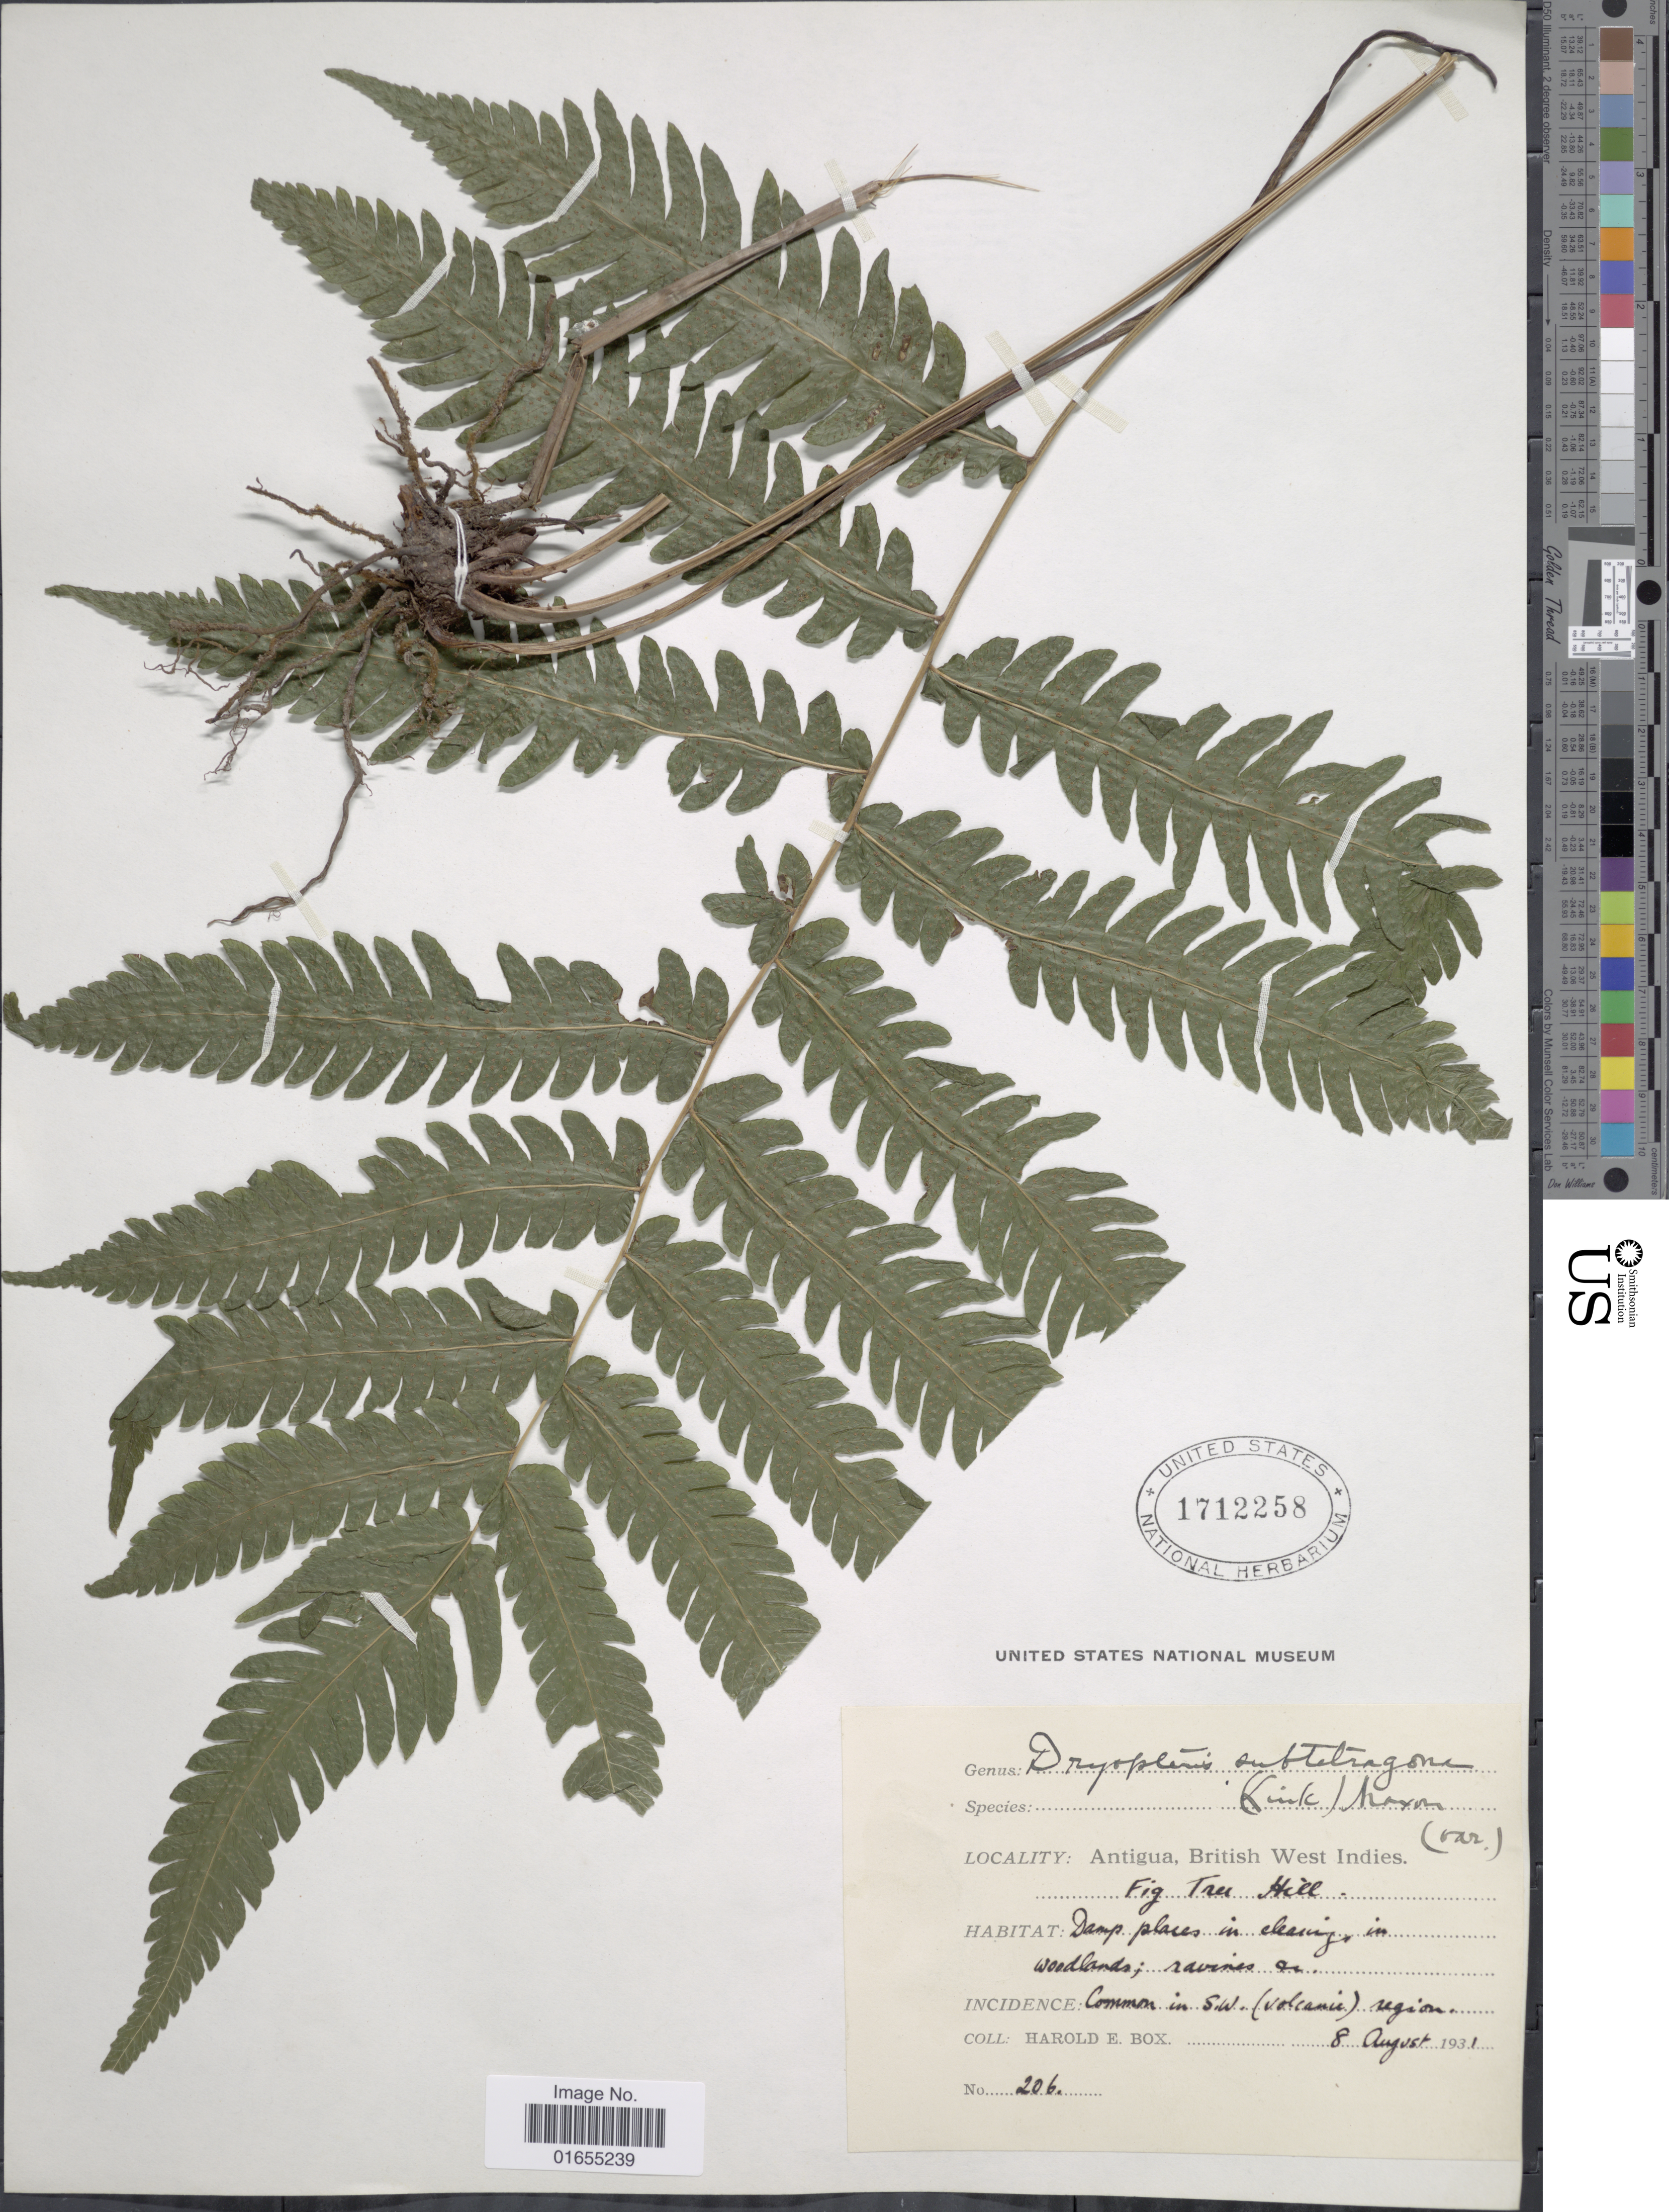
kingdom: Plantae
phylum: Tracheophyta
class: Polypodiopsida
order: Polypodiales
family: Thelypteridaceae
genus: Goniopteris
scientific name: Goniopteris tetragona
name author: (C. Presl) Sw.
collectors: H. E. Box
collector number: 206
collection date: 1931-08-08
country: Antigua and Barbuda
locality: Fig Tree Hill, Antigua.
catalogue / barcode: US 1712258